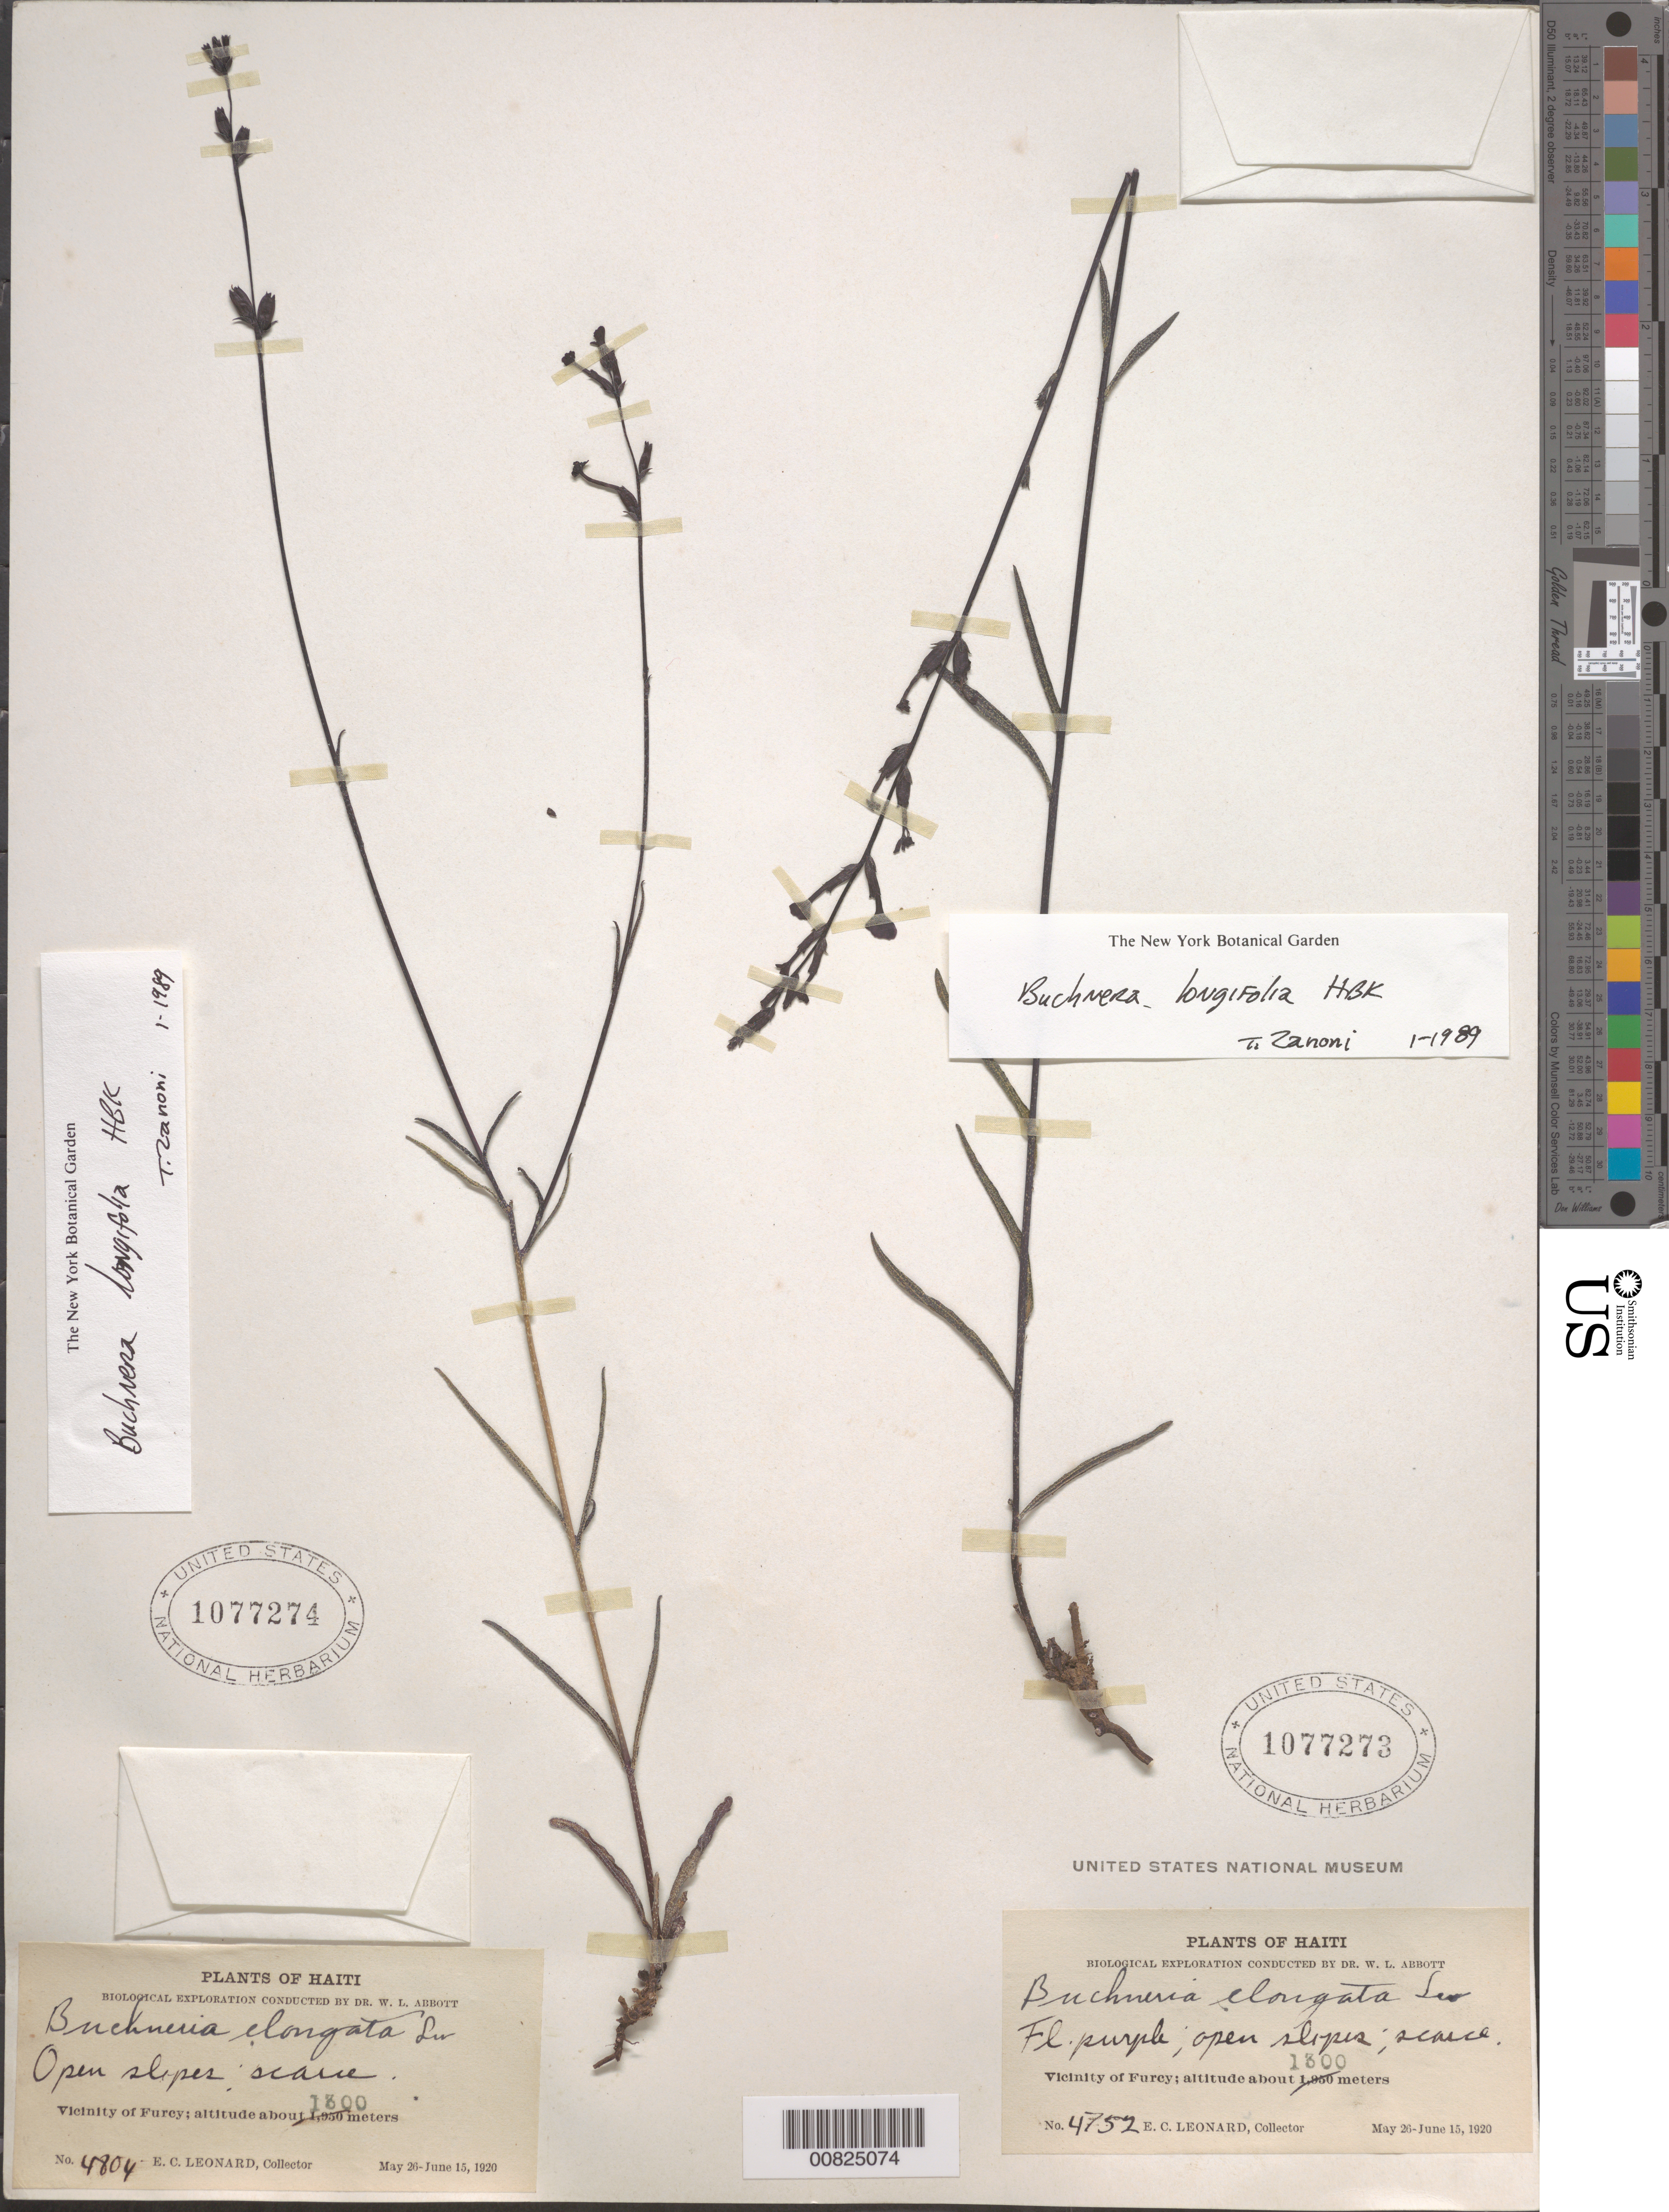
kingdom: Plantae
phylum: Tracheophyta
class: Magnoliopsida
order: Lamiales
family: Orobanchaceae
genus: Buchnera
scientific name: Buchnera longifolia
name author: Kunth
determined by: Zanoni, T. A., (NY), New York Botanical Garden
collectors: E. C. Leonard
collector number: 4752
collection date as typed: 26 May 1920 to 15 Jun 1920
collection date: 1920-05-26/1920-06-15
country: Haiti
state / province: Ouest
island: Hispaniola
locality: Vicinity of Furcy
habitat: Open slopes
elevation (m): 1300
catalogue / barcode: US 1077273